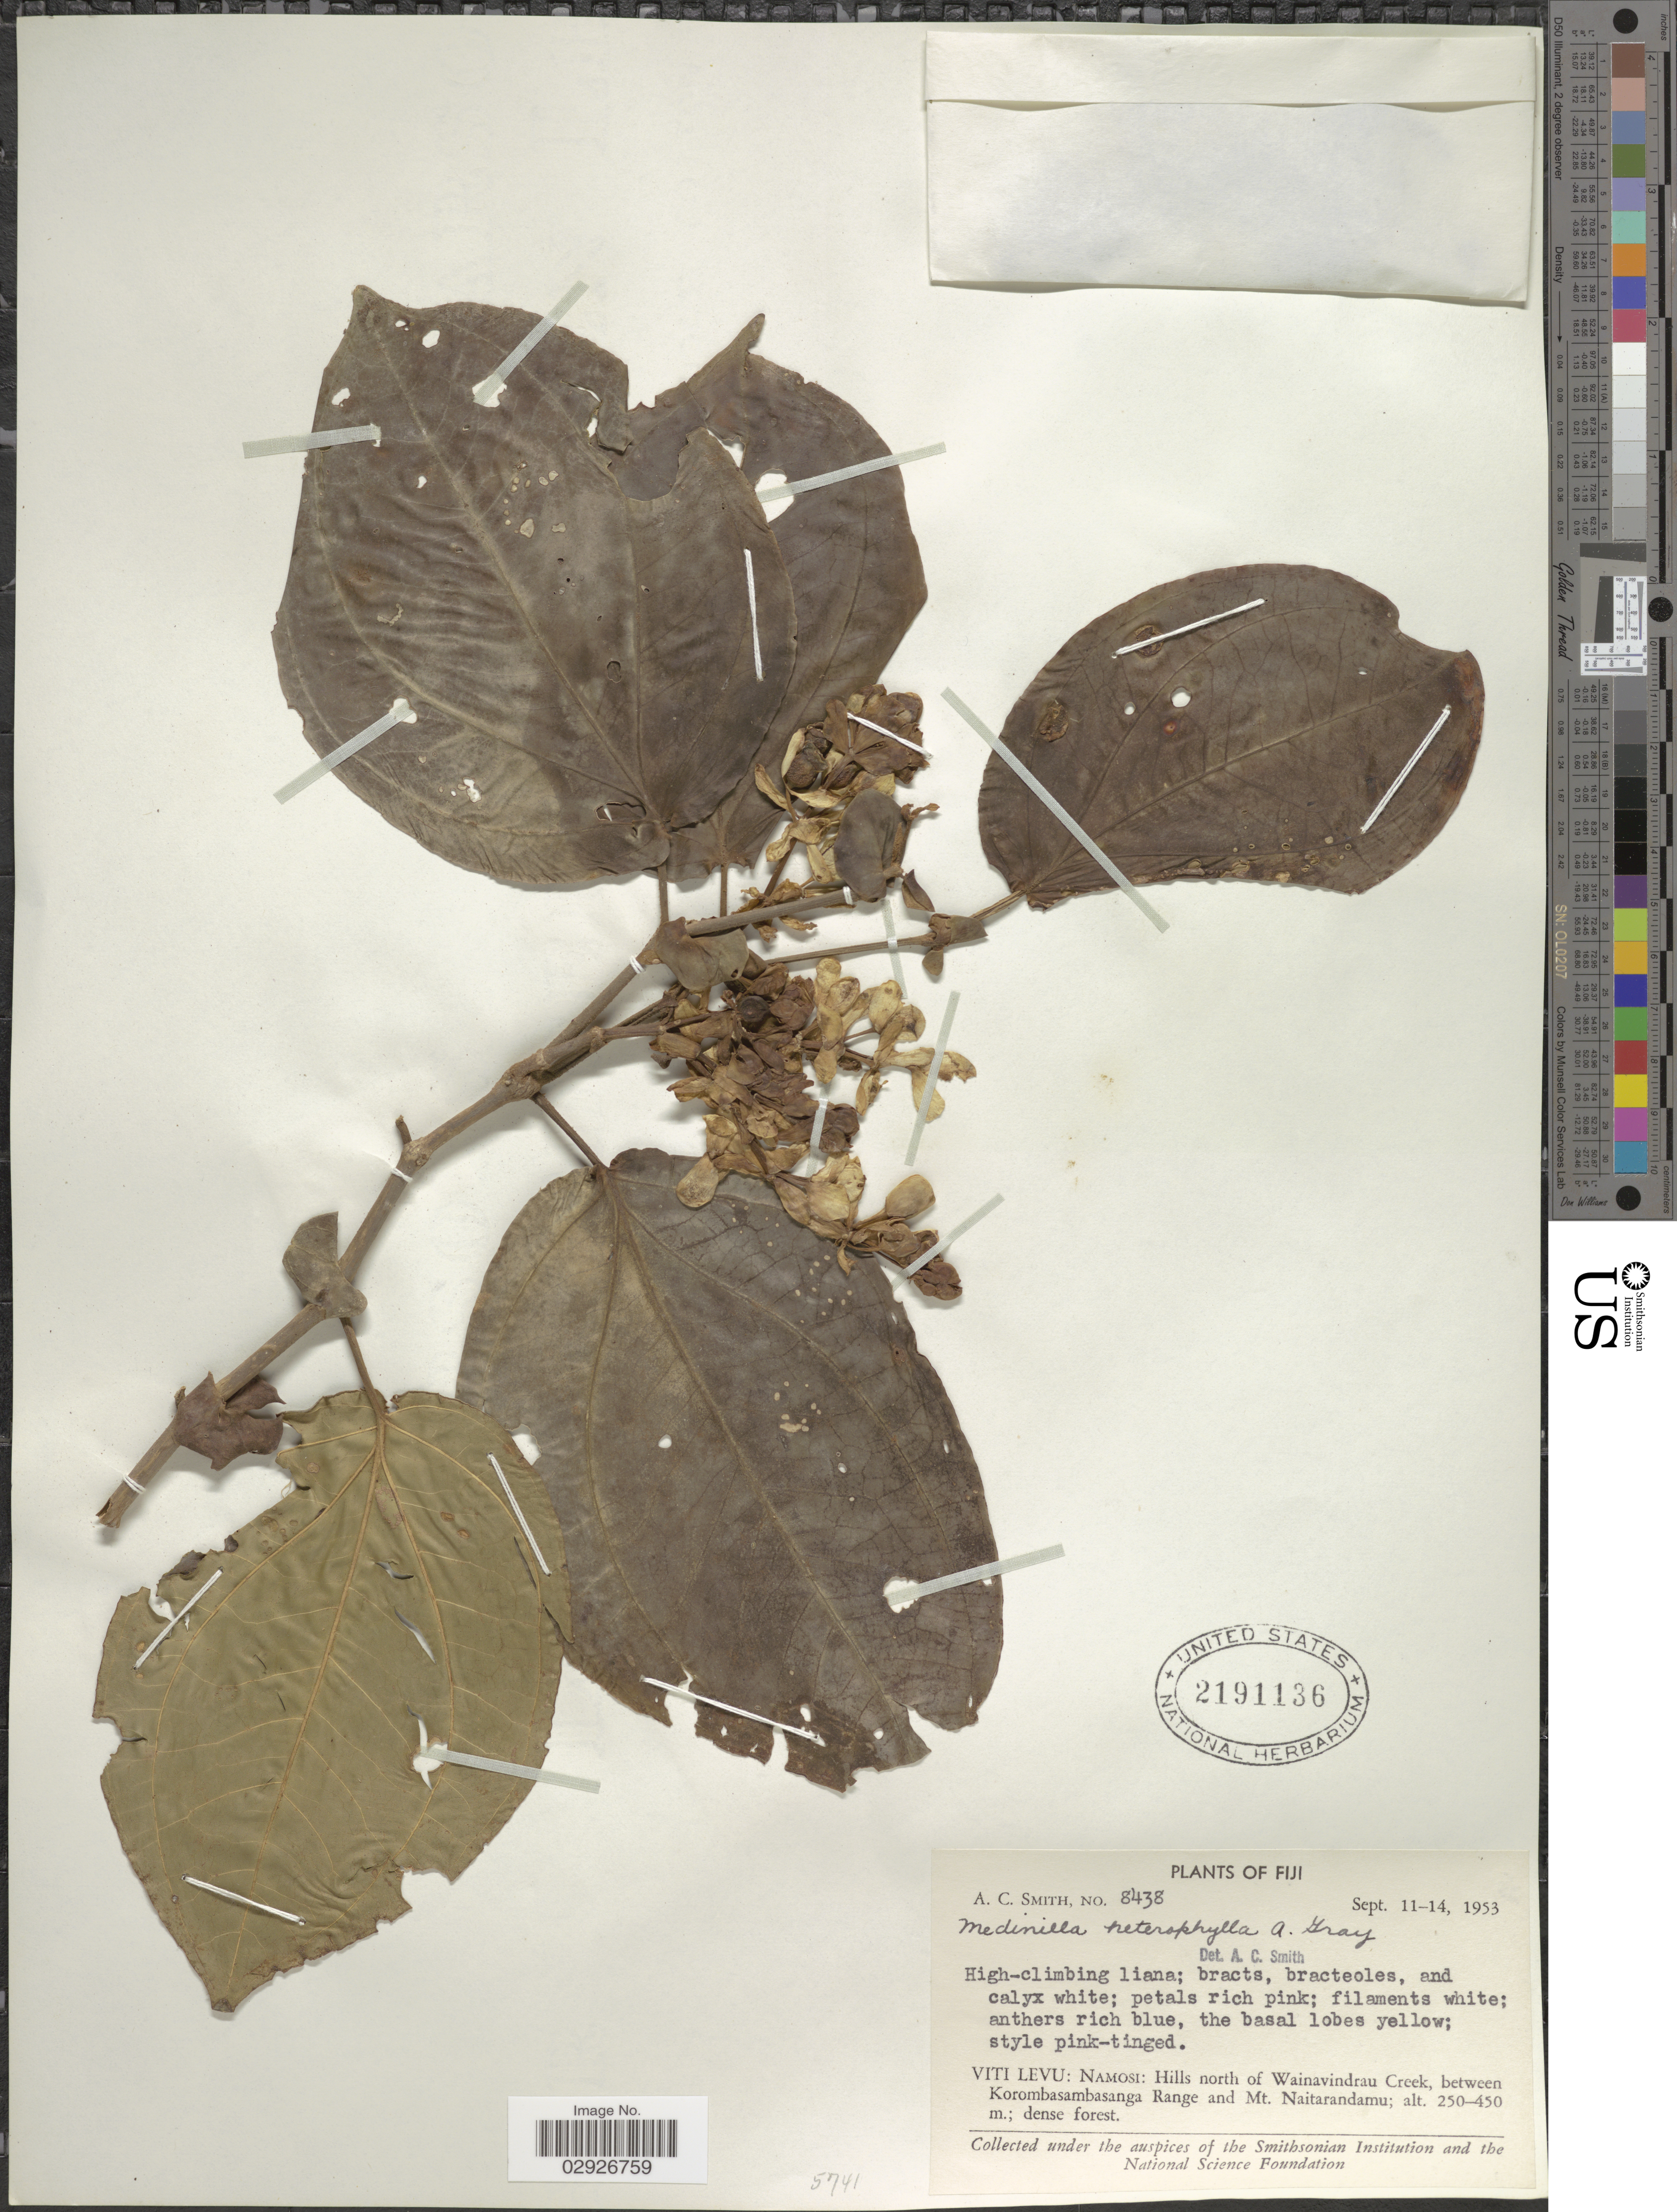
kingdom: Plantae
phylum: Tracheophyta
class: Magnoliopsida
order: Myrtales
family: Melastomataceae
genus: Medinilla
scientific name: Medinilla heterophylla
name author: A. Gray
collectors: A. C. Smith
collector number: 8438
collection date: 1953-09-11/1953-09-14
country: Fiji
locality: Viti Levu: Namosi: Hills north of Wainavindrau Creek, between Korombasambasanga Range and Mt. Naitarandamu.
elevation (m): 250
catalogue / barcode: US 2191136